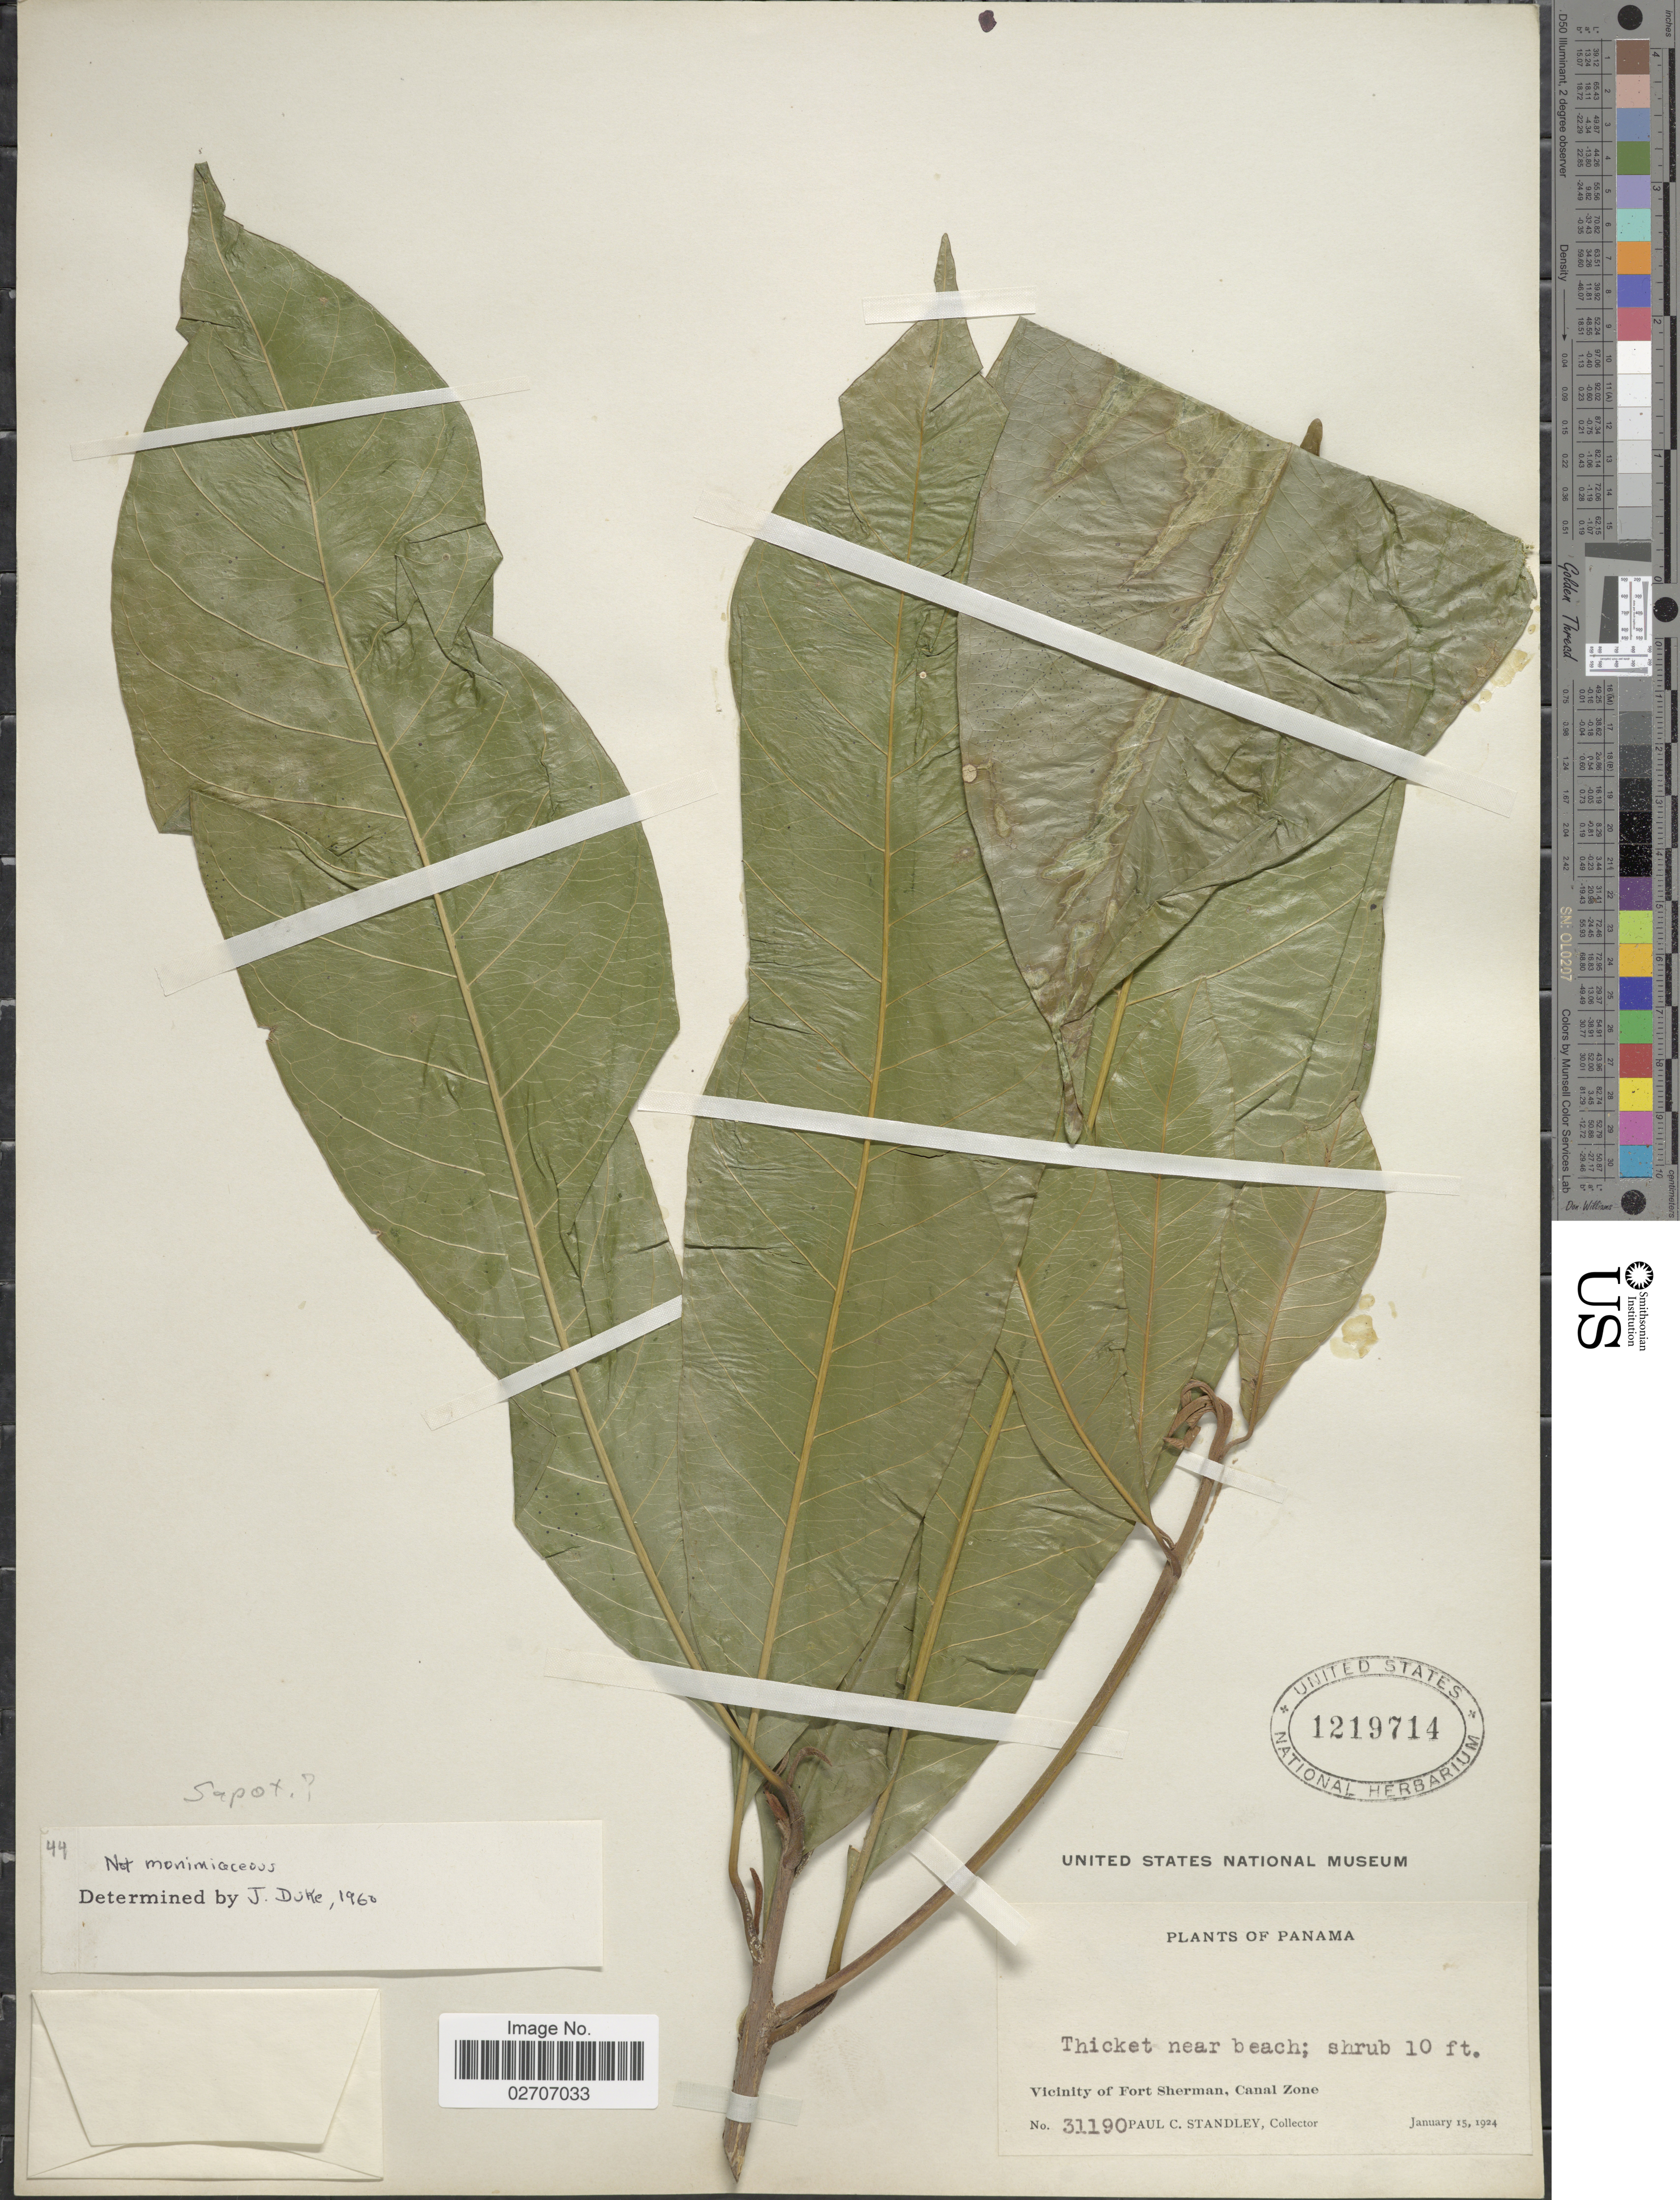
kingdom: Plantae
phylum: Tracheophyta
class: Magnoliopsida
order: Ericales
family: Sapotaceae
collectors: P. C. Standley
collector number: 31190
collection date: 1924-01-15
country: Panama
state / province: Colón / Panamá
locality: Near beach, Vicinity of Fort Sherman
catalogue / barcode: US 1219714